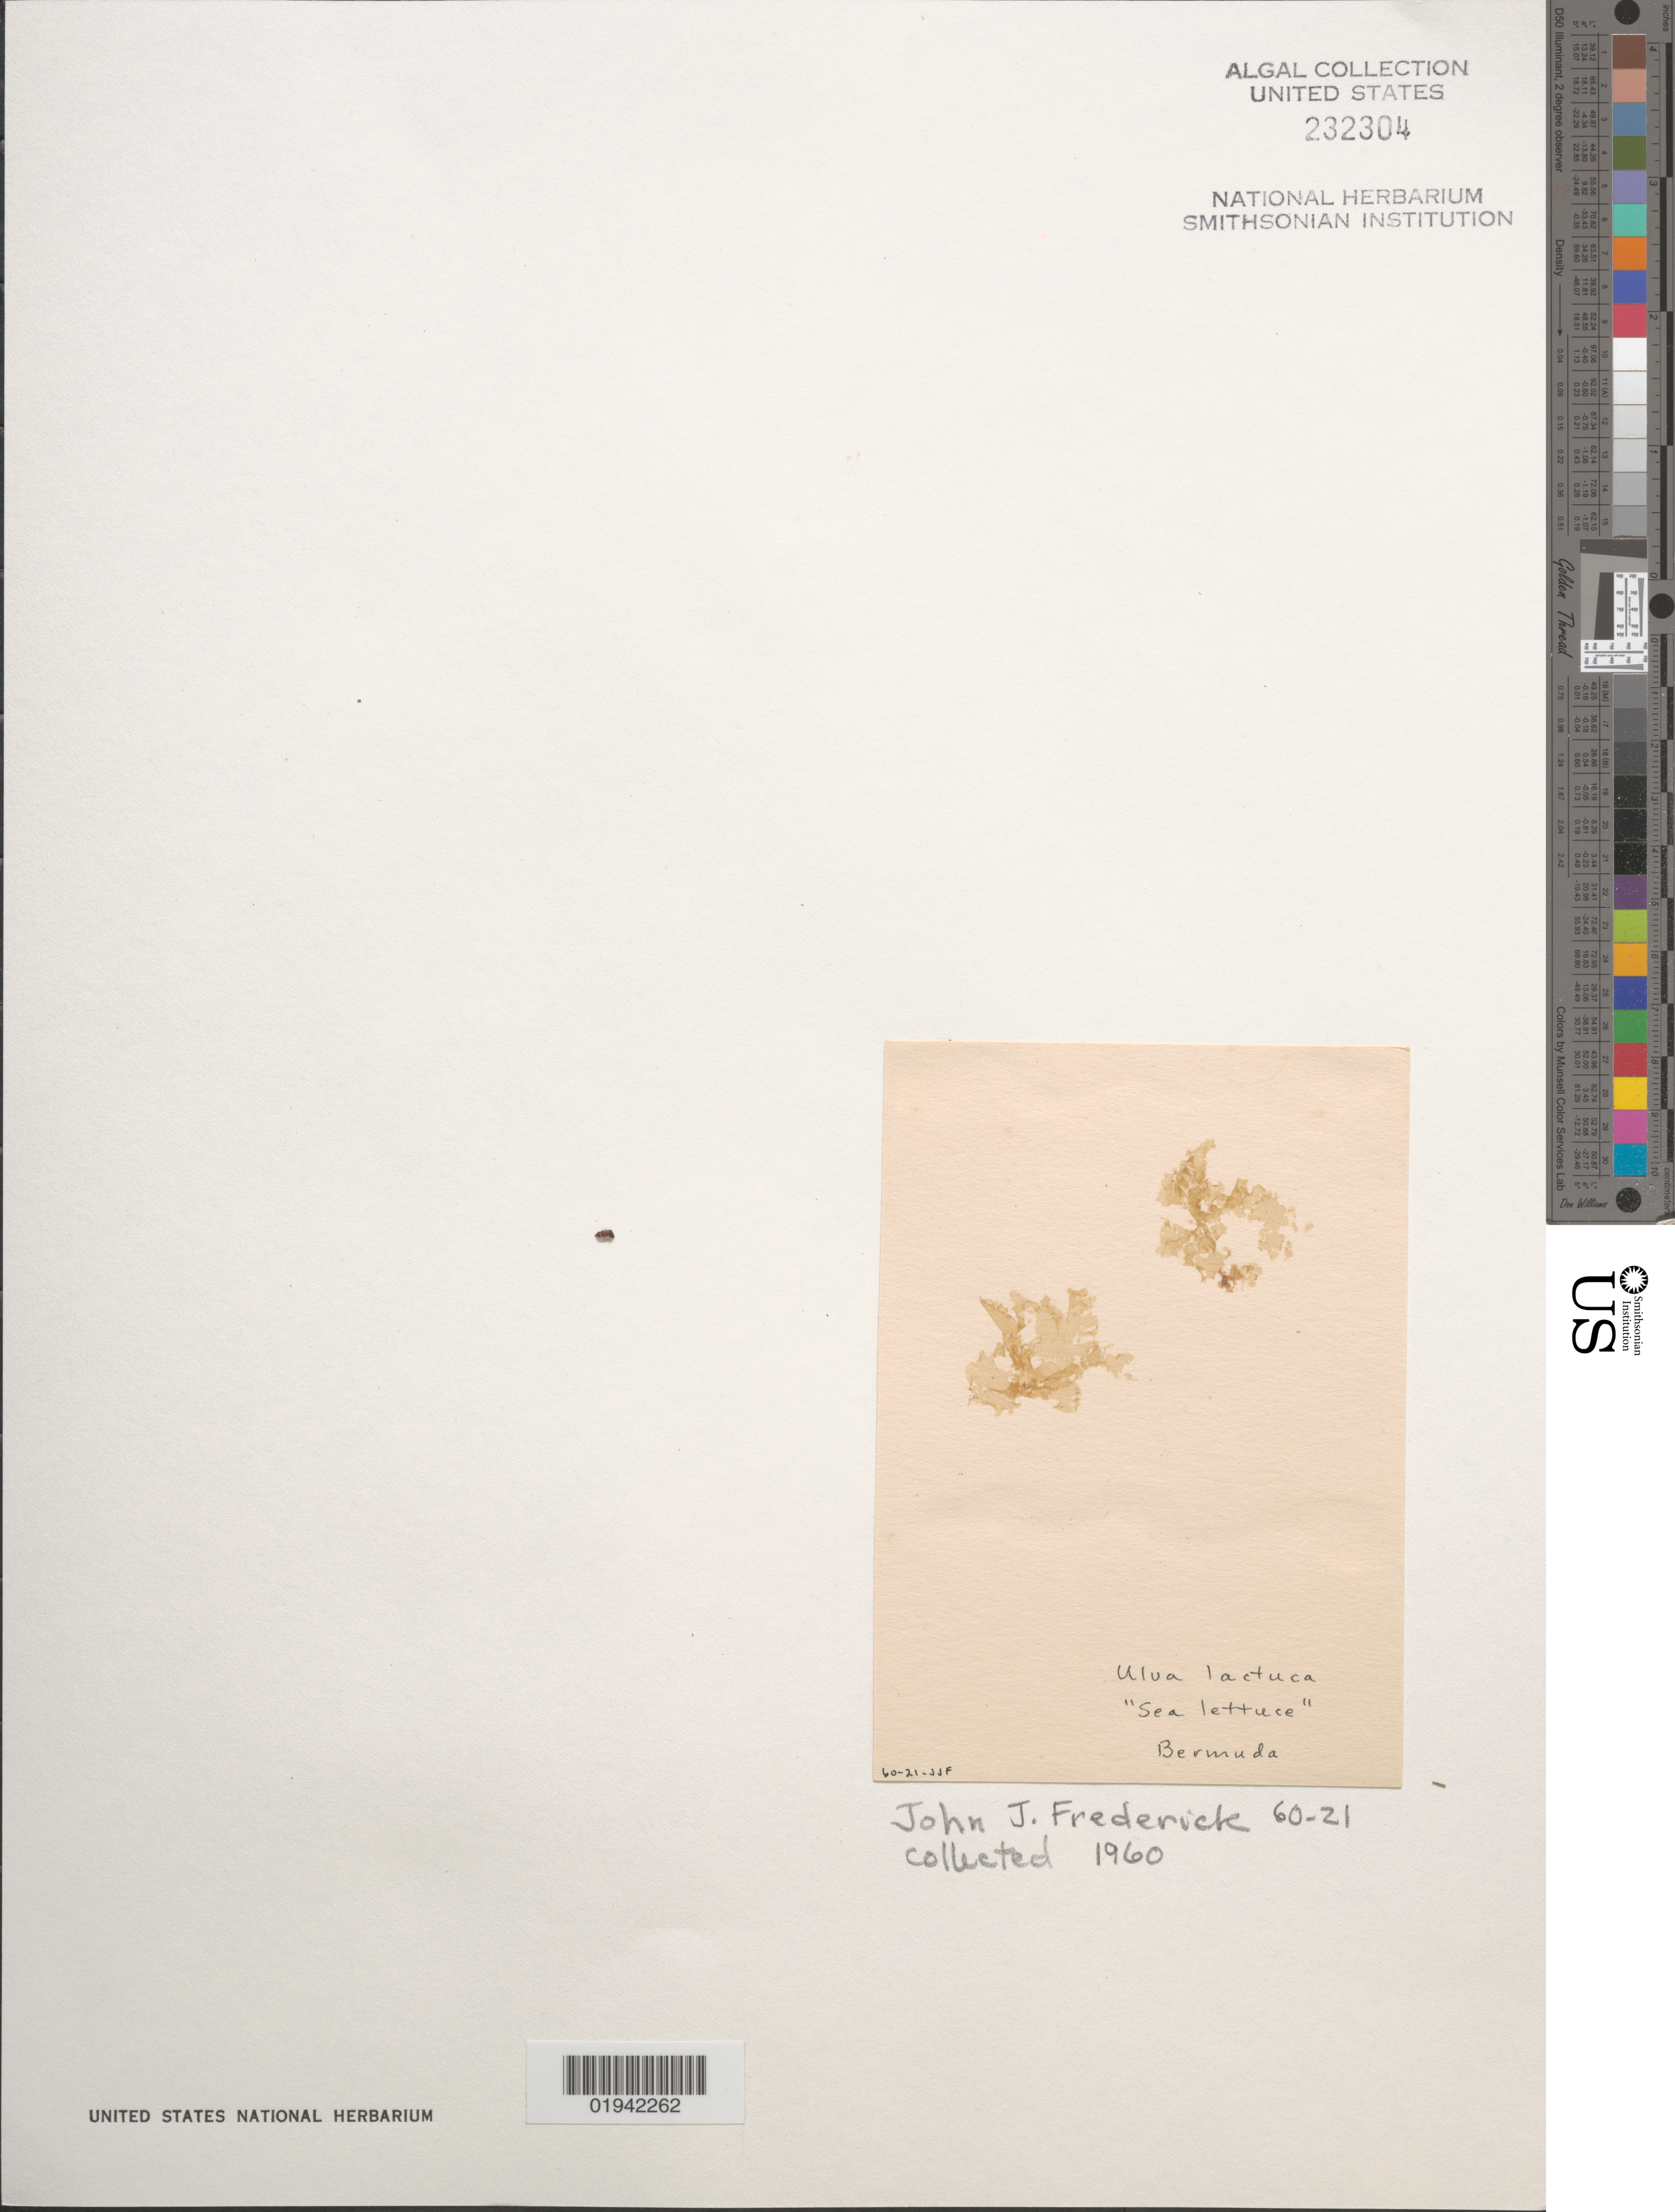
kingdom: Plantae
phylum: Chlorophyta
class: Ulvophyceae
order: Ulvales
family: Ulvaceae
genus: Ulva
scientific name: Ulva lactuca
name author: L.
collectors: J. Frederick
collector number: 60-21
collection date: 1960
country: Bermuda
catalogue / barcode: US 232304